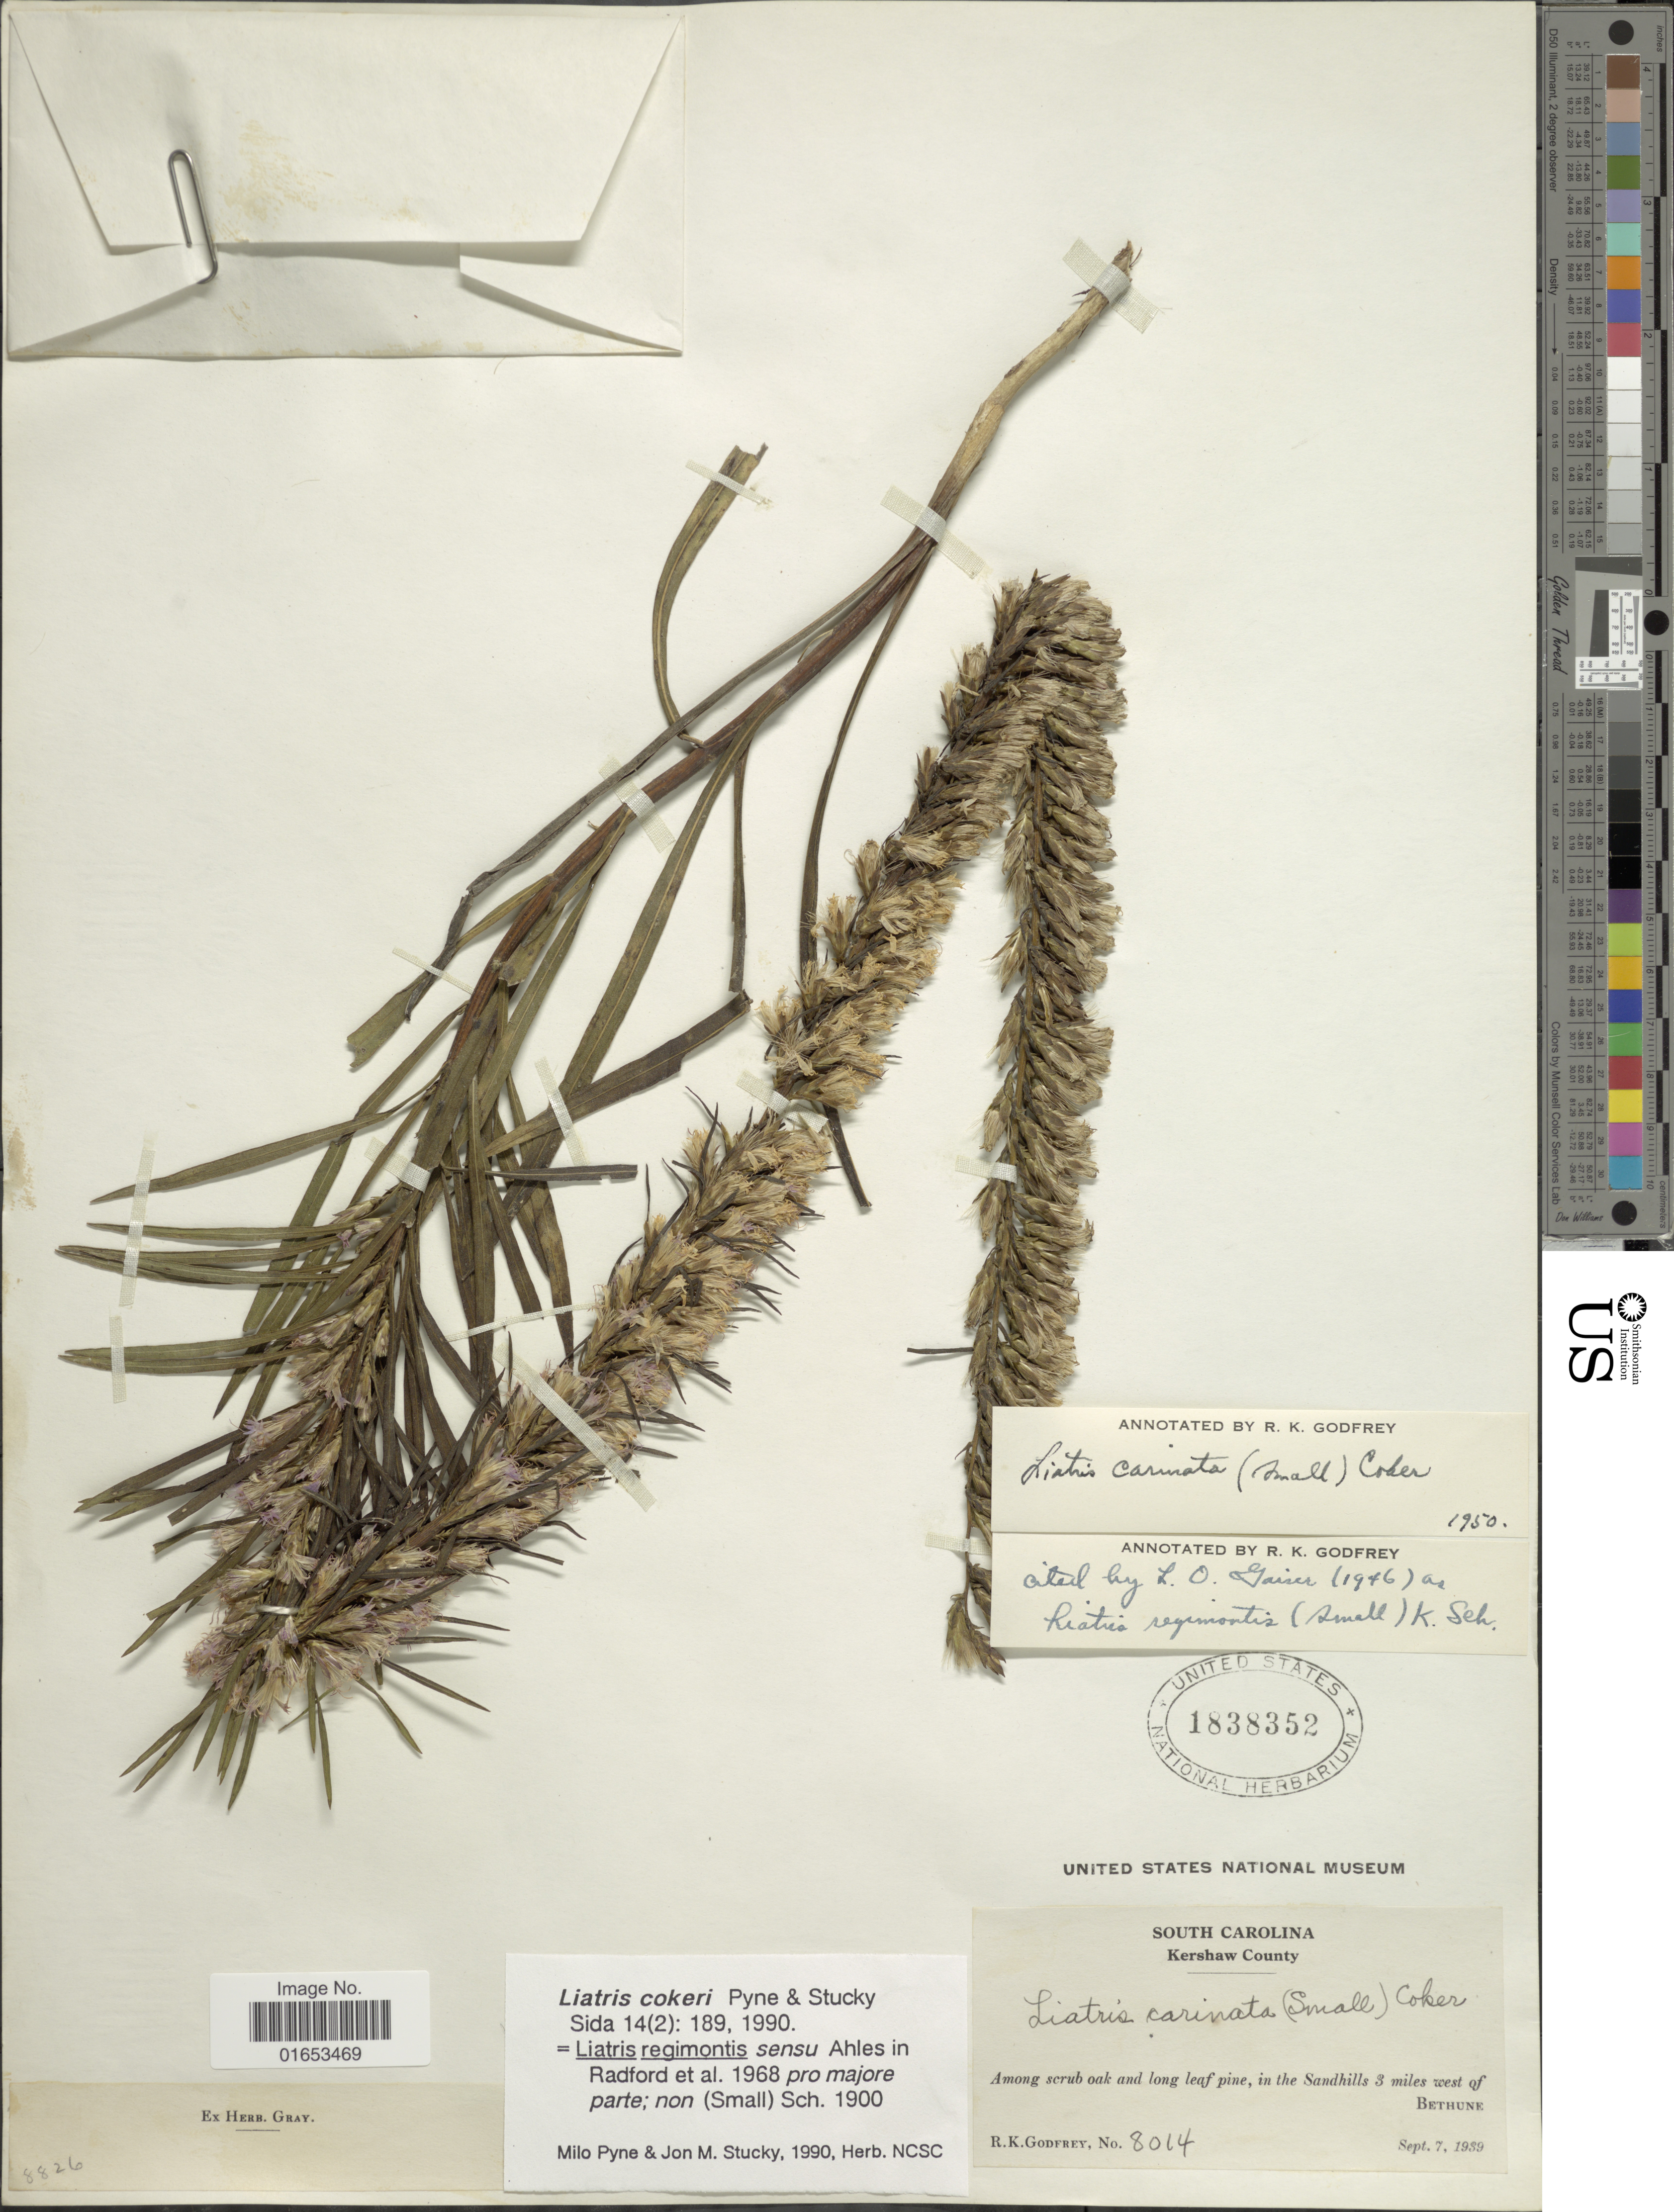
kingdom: Plantae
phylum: Tracheophyta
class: Magnoliopsida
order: Asterales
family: Asteraceae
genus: Liatris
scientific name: Liatris cokeri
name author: Pyne & Stucky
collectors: R. K. Godfrey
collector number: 8014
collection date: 1939-09-07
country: United States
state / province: South Carolina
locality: In the sandhills 3 miles of Bethuna, Kershaw County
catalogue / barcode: US 1838352